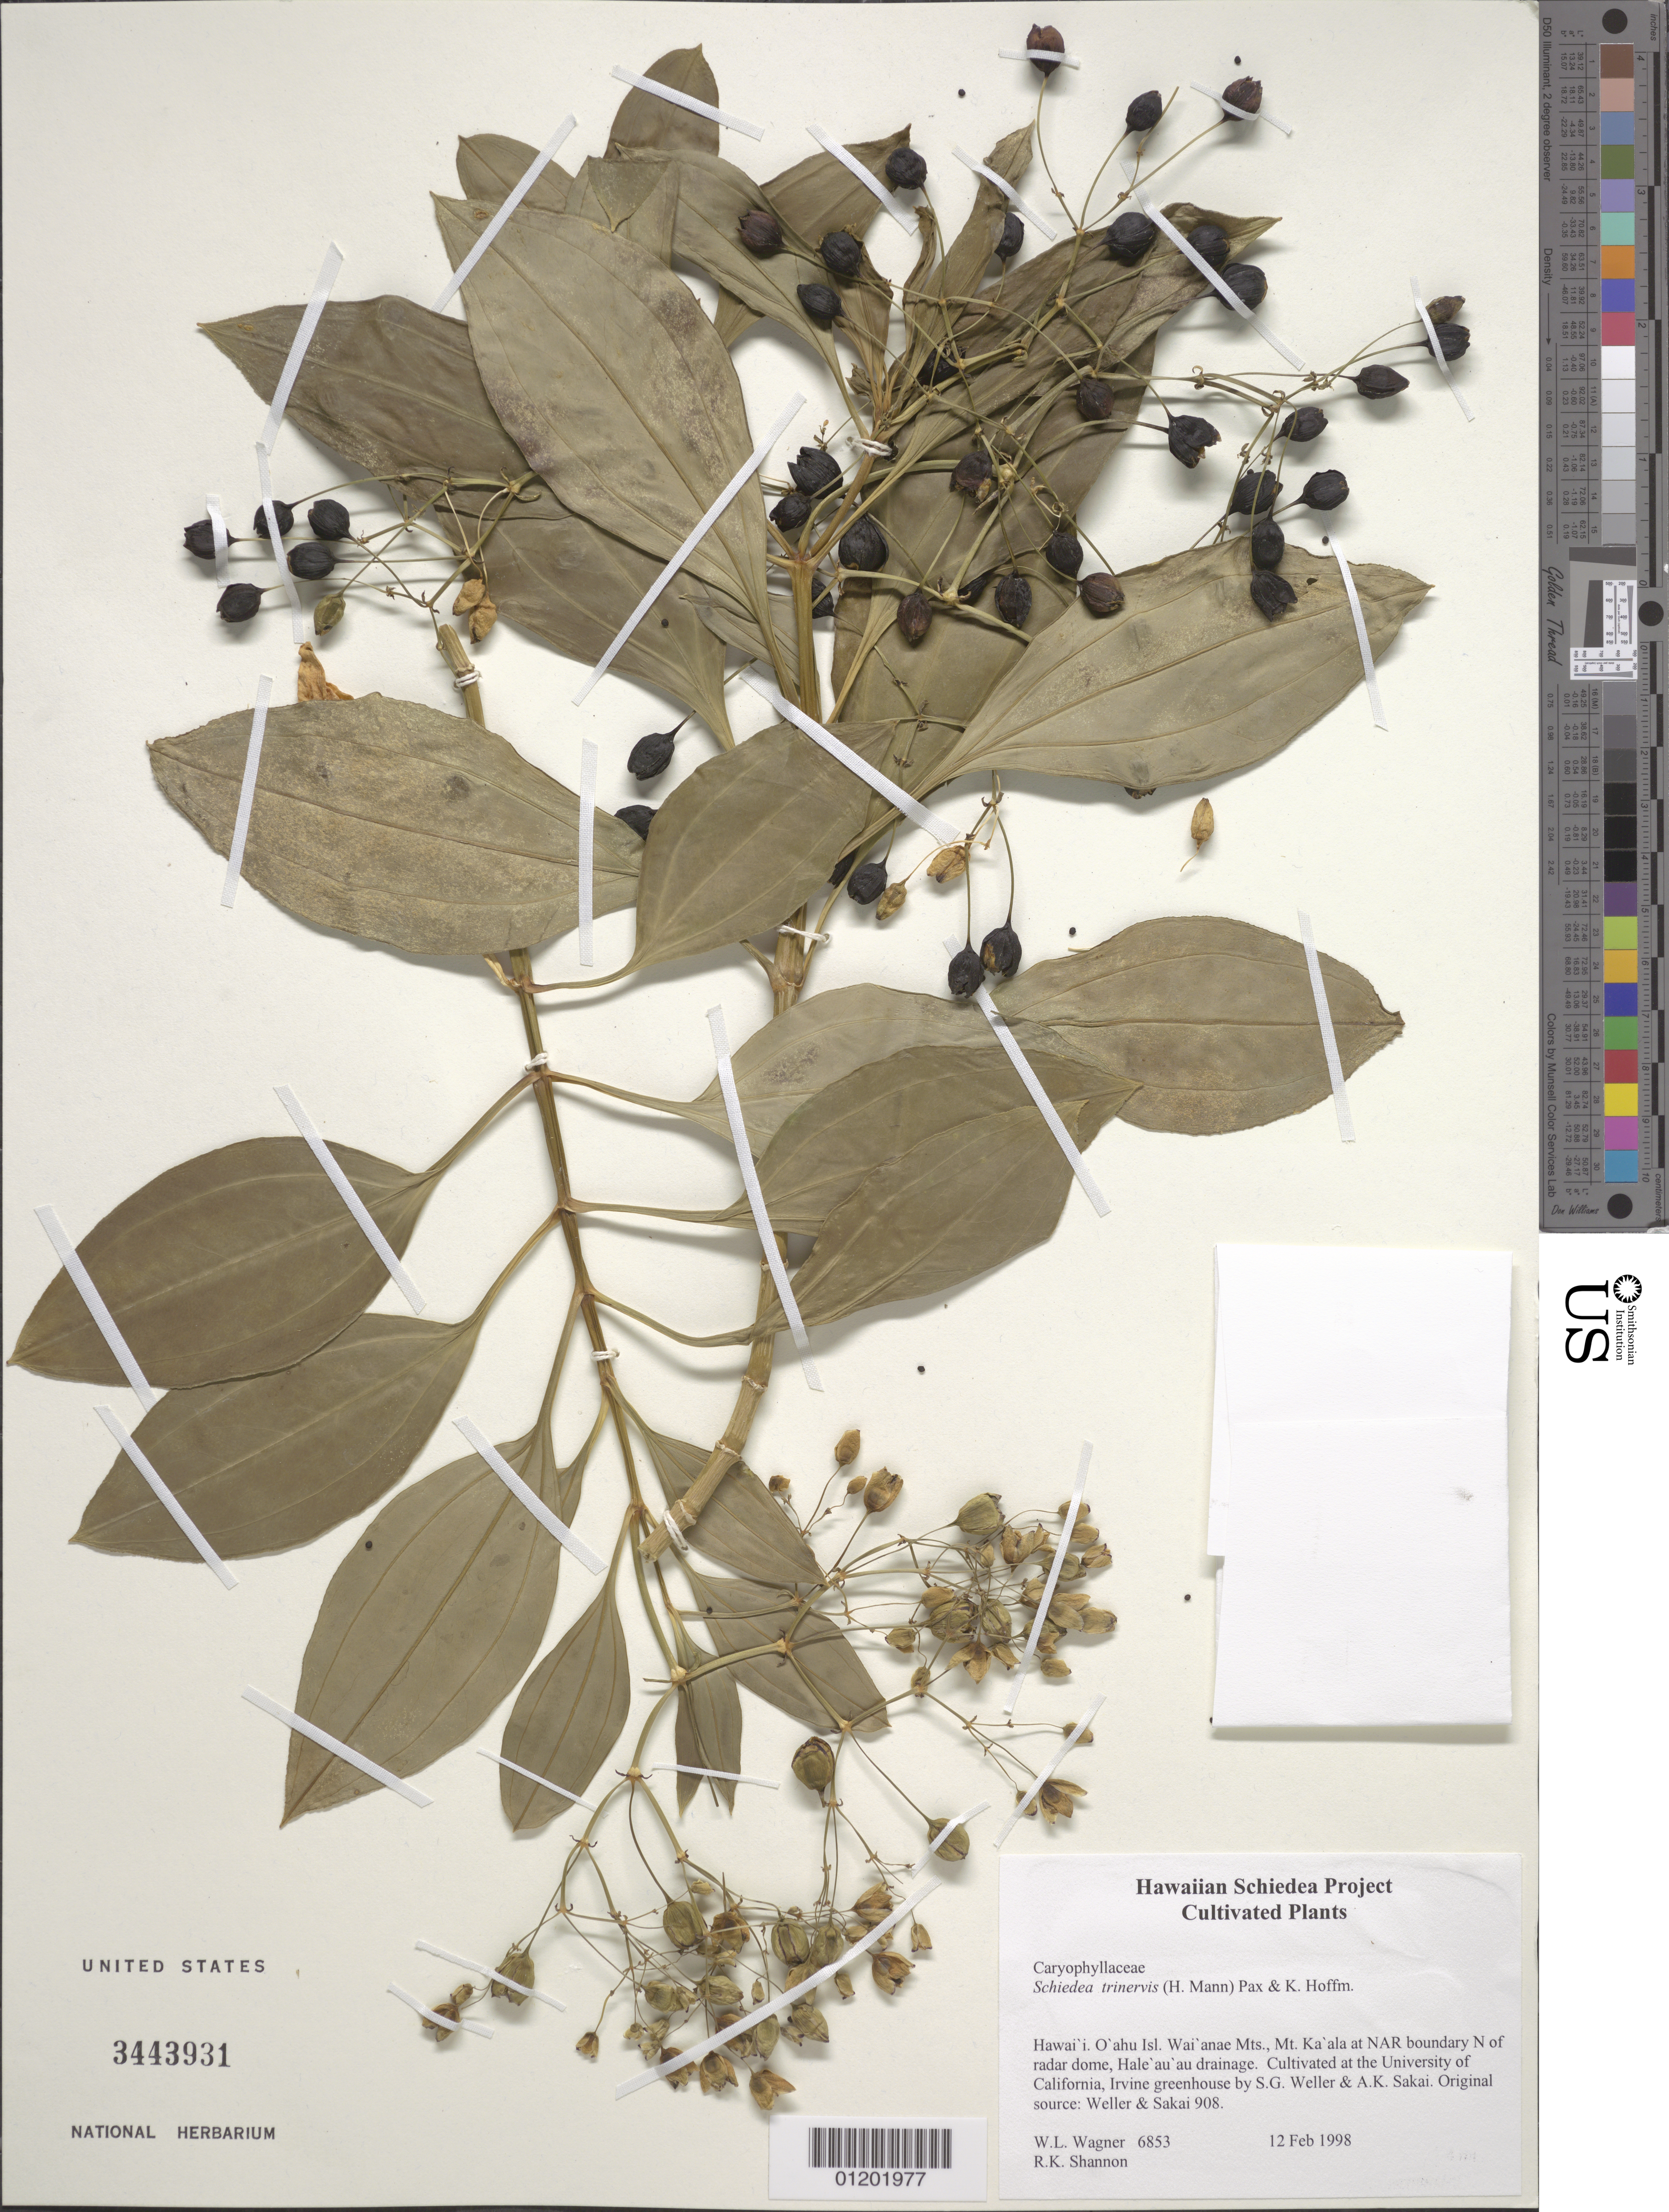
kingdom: Plantae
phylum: Tracheophyta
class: Magnoliopsida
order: Caryophyllales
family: Caryophyllaceae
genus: Schiedea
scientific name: Schiedea trinervis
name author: (H. Mann) Pax & K. Hoffm.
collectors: W. L. Wagner & R. Shannon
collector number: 6853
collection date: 1998-02-12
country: United States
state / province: California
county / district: Orange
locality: University of California, Irvine greenhouse.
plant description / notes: Cultivated at the University of California, Irvine greenhouse by S.G. Weller & A.K. Sakai. Original source: Weller & Sakai 908.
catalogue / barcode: US 3443931